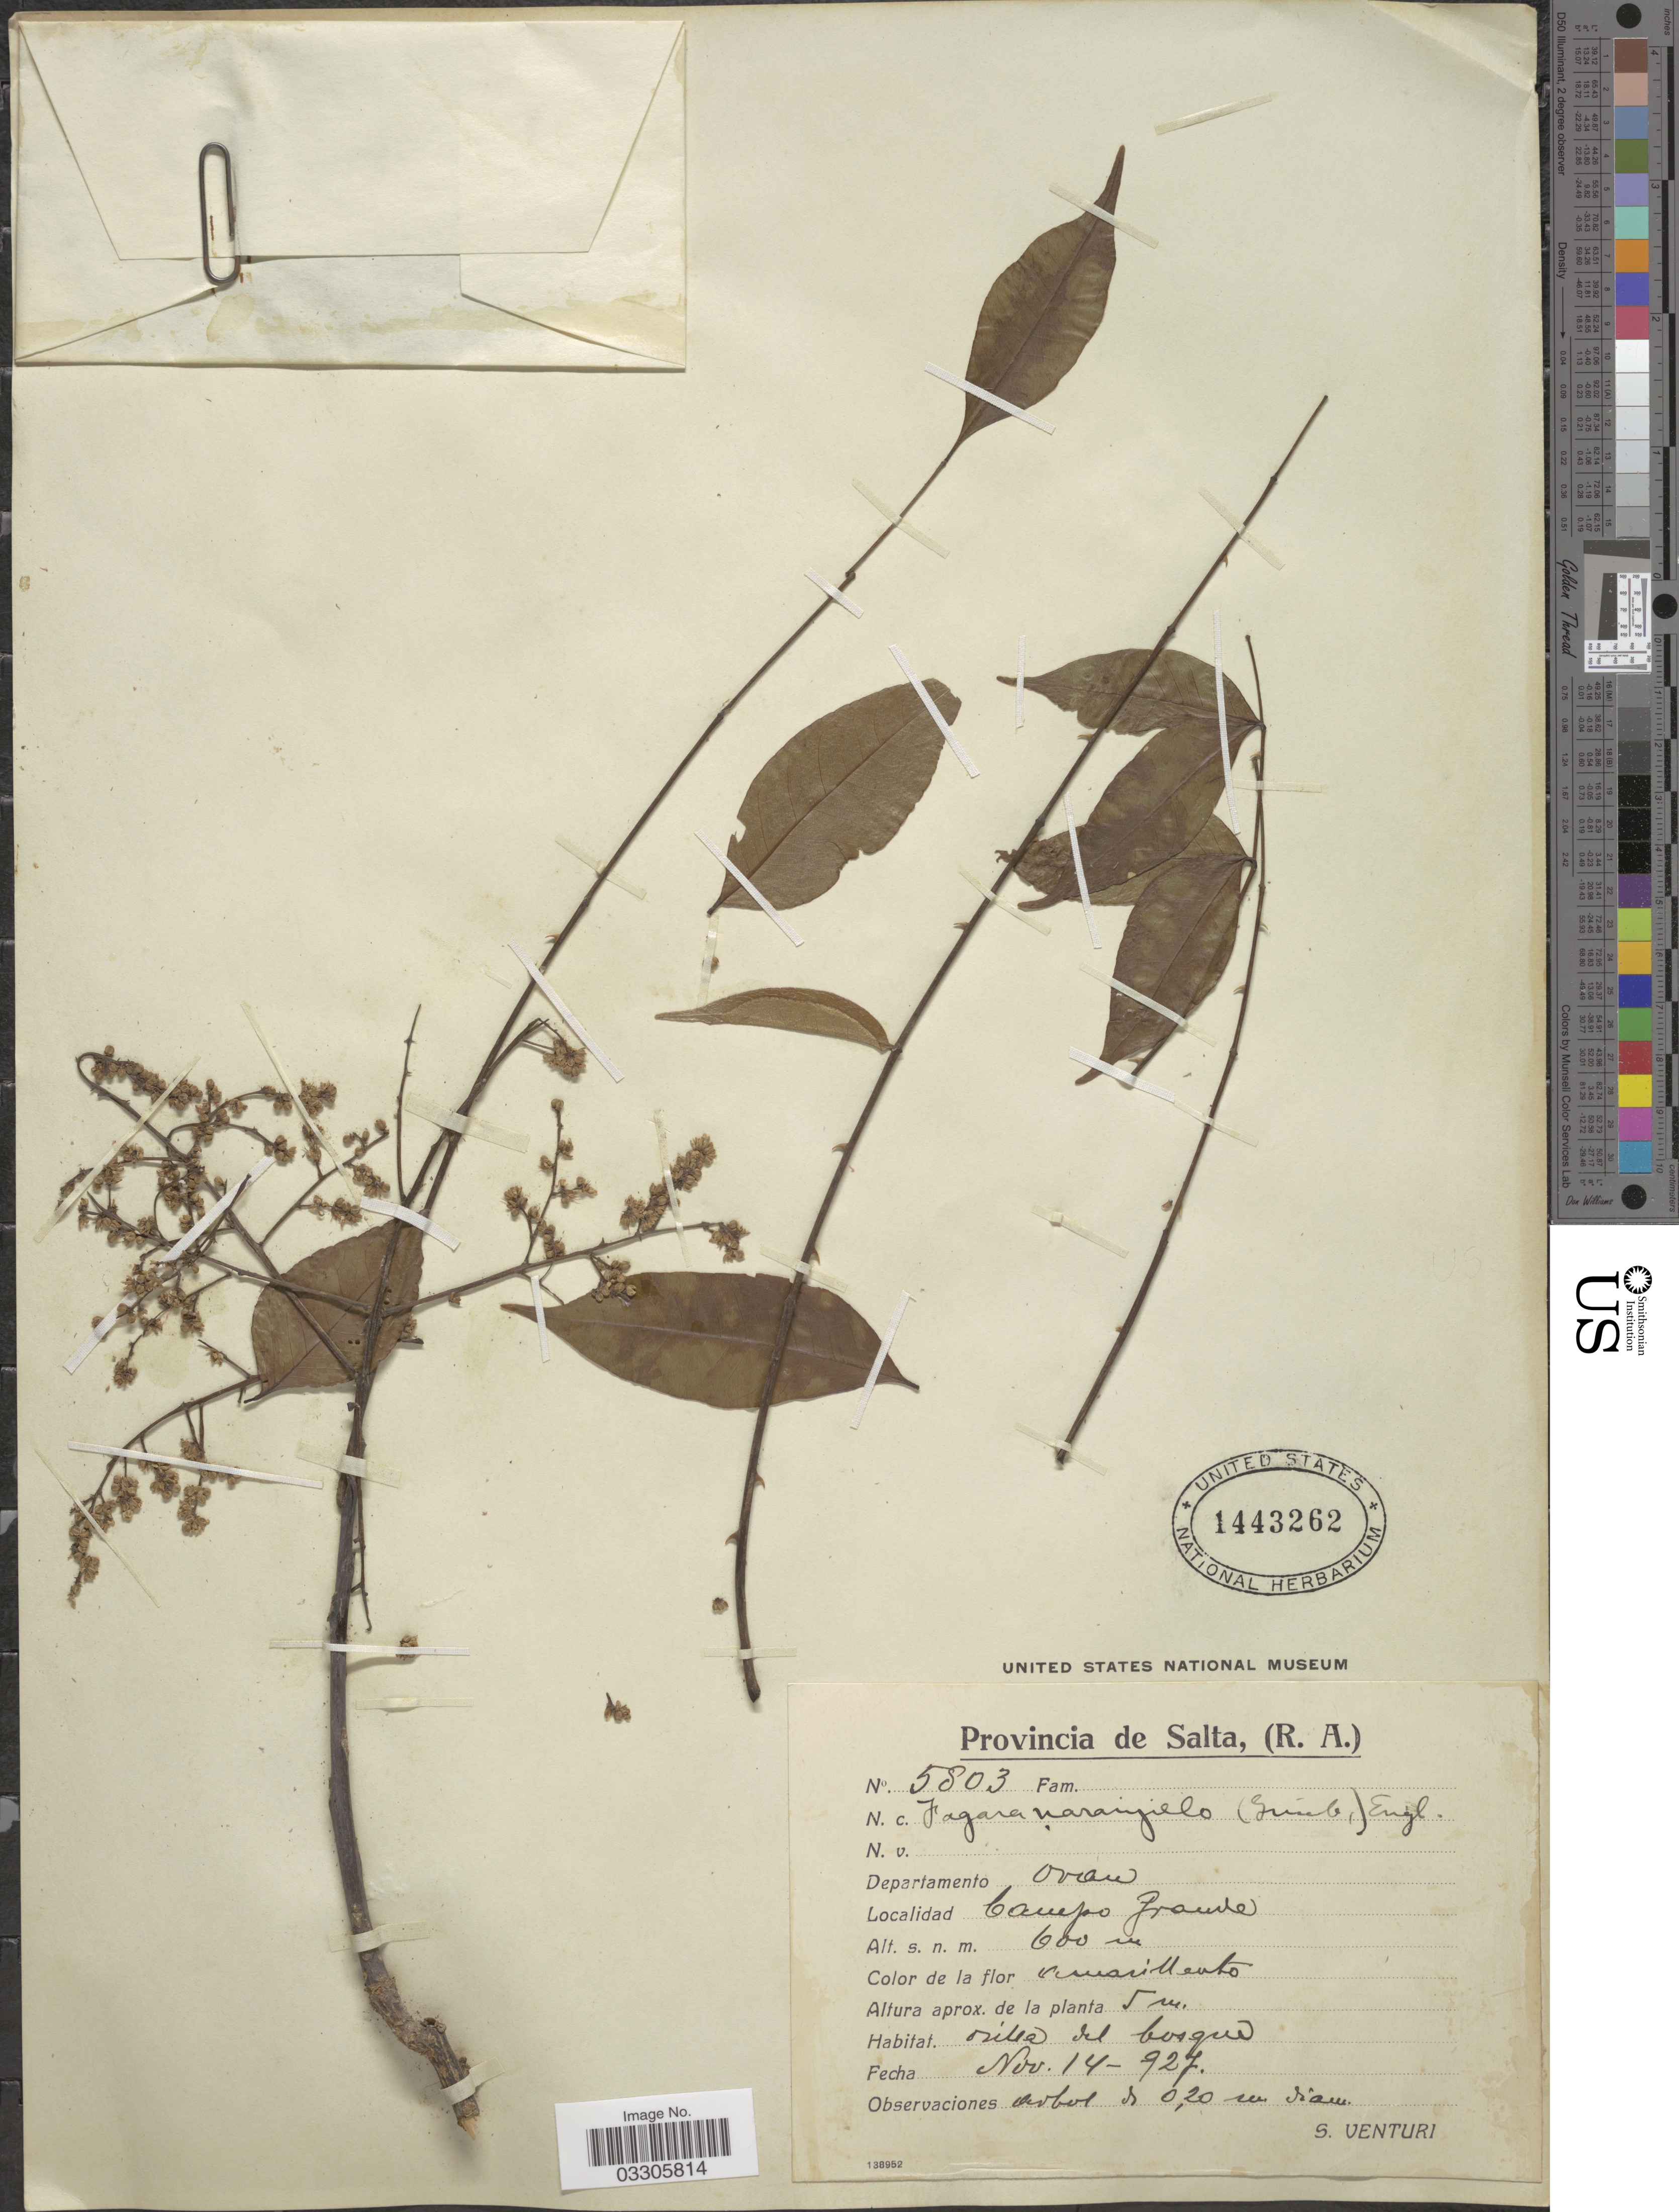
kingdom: Plantae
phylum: Tracheophyta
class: Magnoliopsida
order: Sapindales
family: Rutaceae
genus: Zanthoxylum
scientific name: Zanthoxylum naranjillo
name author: Griseb.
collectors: S. Venturi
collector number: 5803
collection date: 1927-11-14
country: Argentina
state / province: Salta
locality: Departamento Oran, Campo Grande.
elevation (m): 600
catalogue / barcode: US 1443262